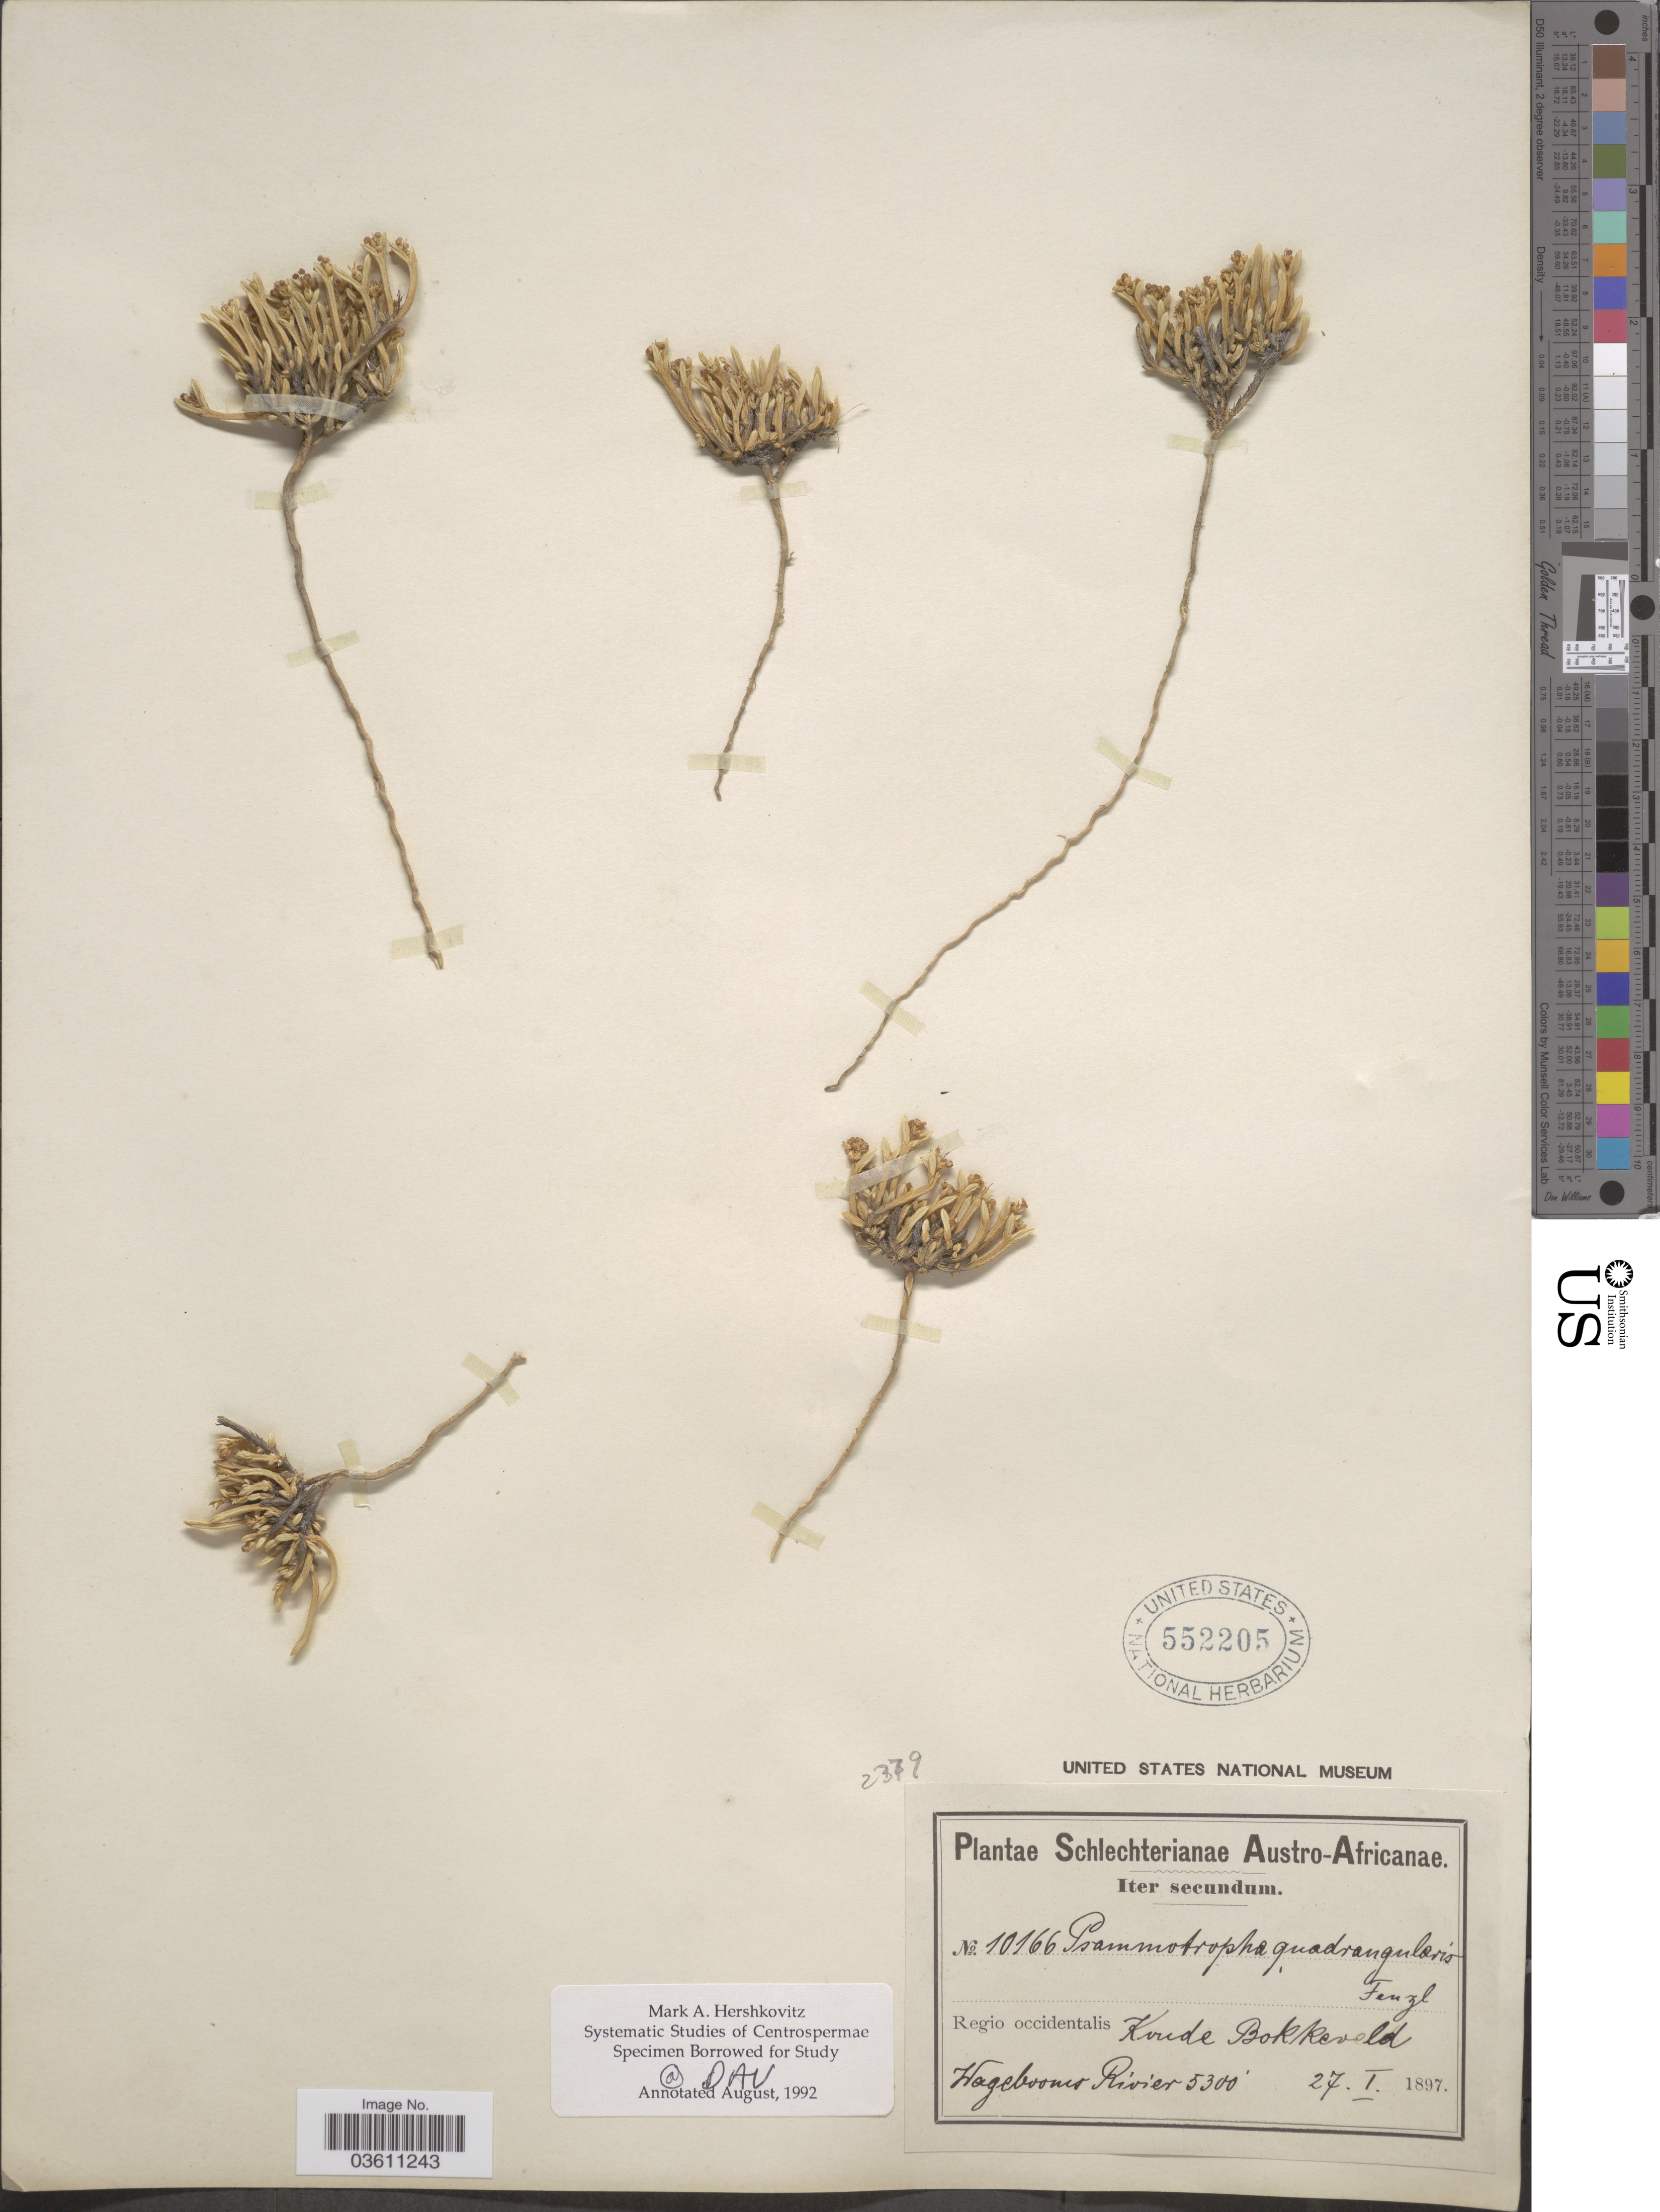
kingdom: Plantae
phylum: Tracheophyta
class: Magnoliopsida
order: Caryophyllales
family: Molluginaceae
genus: Psammotropha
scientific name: Psammotropha quadrangularis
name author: (L. f.) Fenzl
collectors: Schlechter, --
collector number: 10166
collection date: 1897-01-27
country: South Africa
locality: Austro-Africanae. Regio occidentalis Koude Bokkeveld. Hagebooms Rivier.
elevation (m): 1615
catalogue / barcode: US 552205